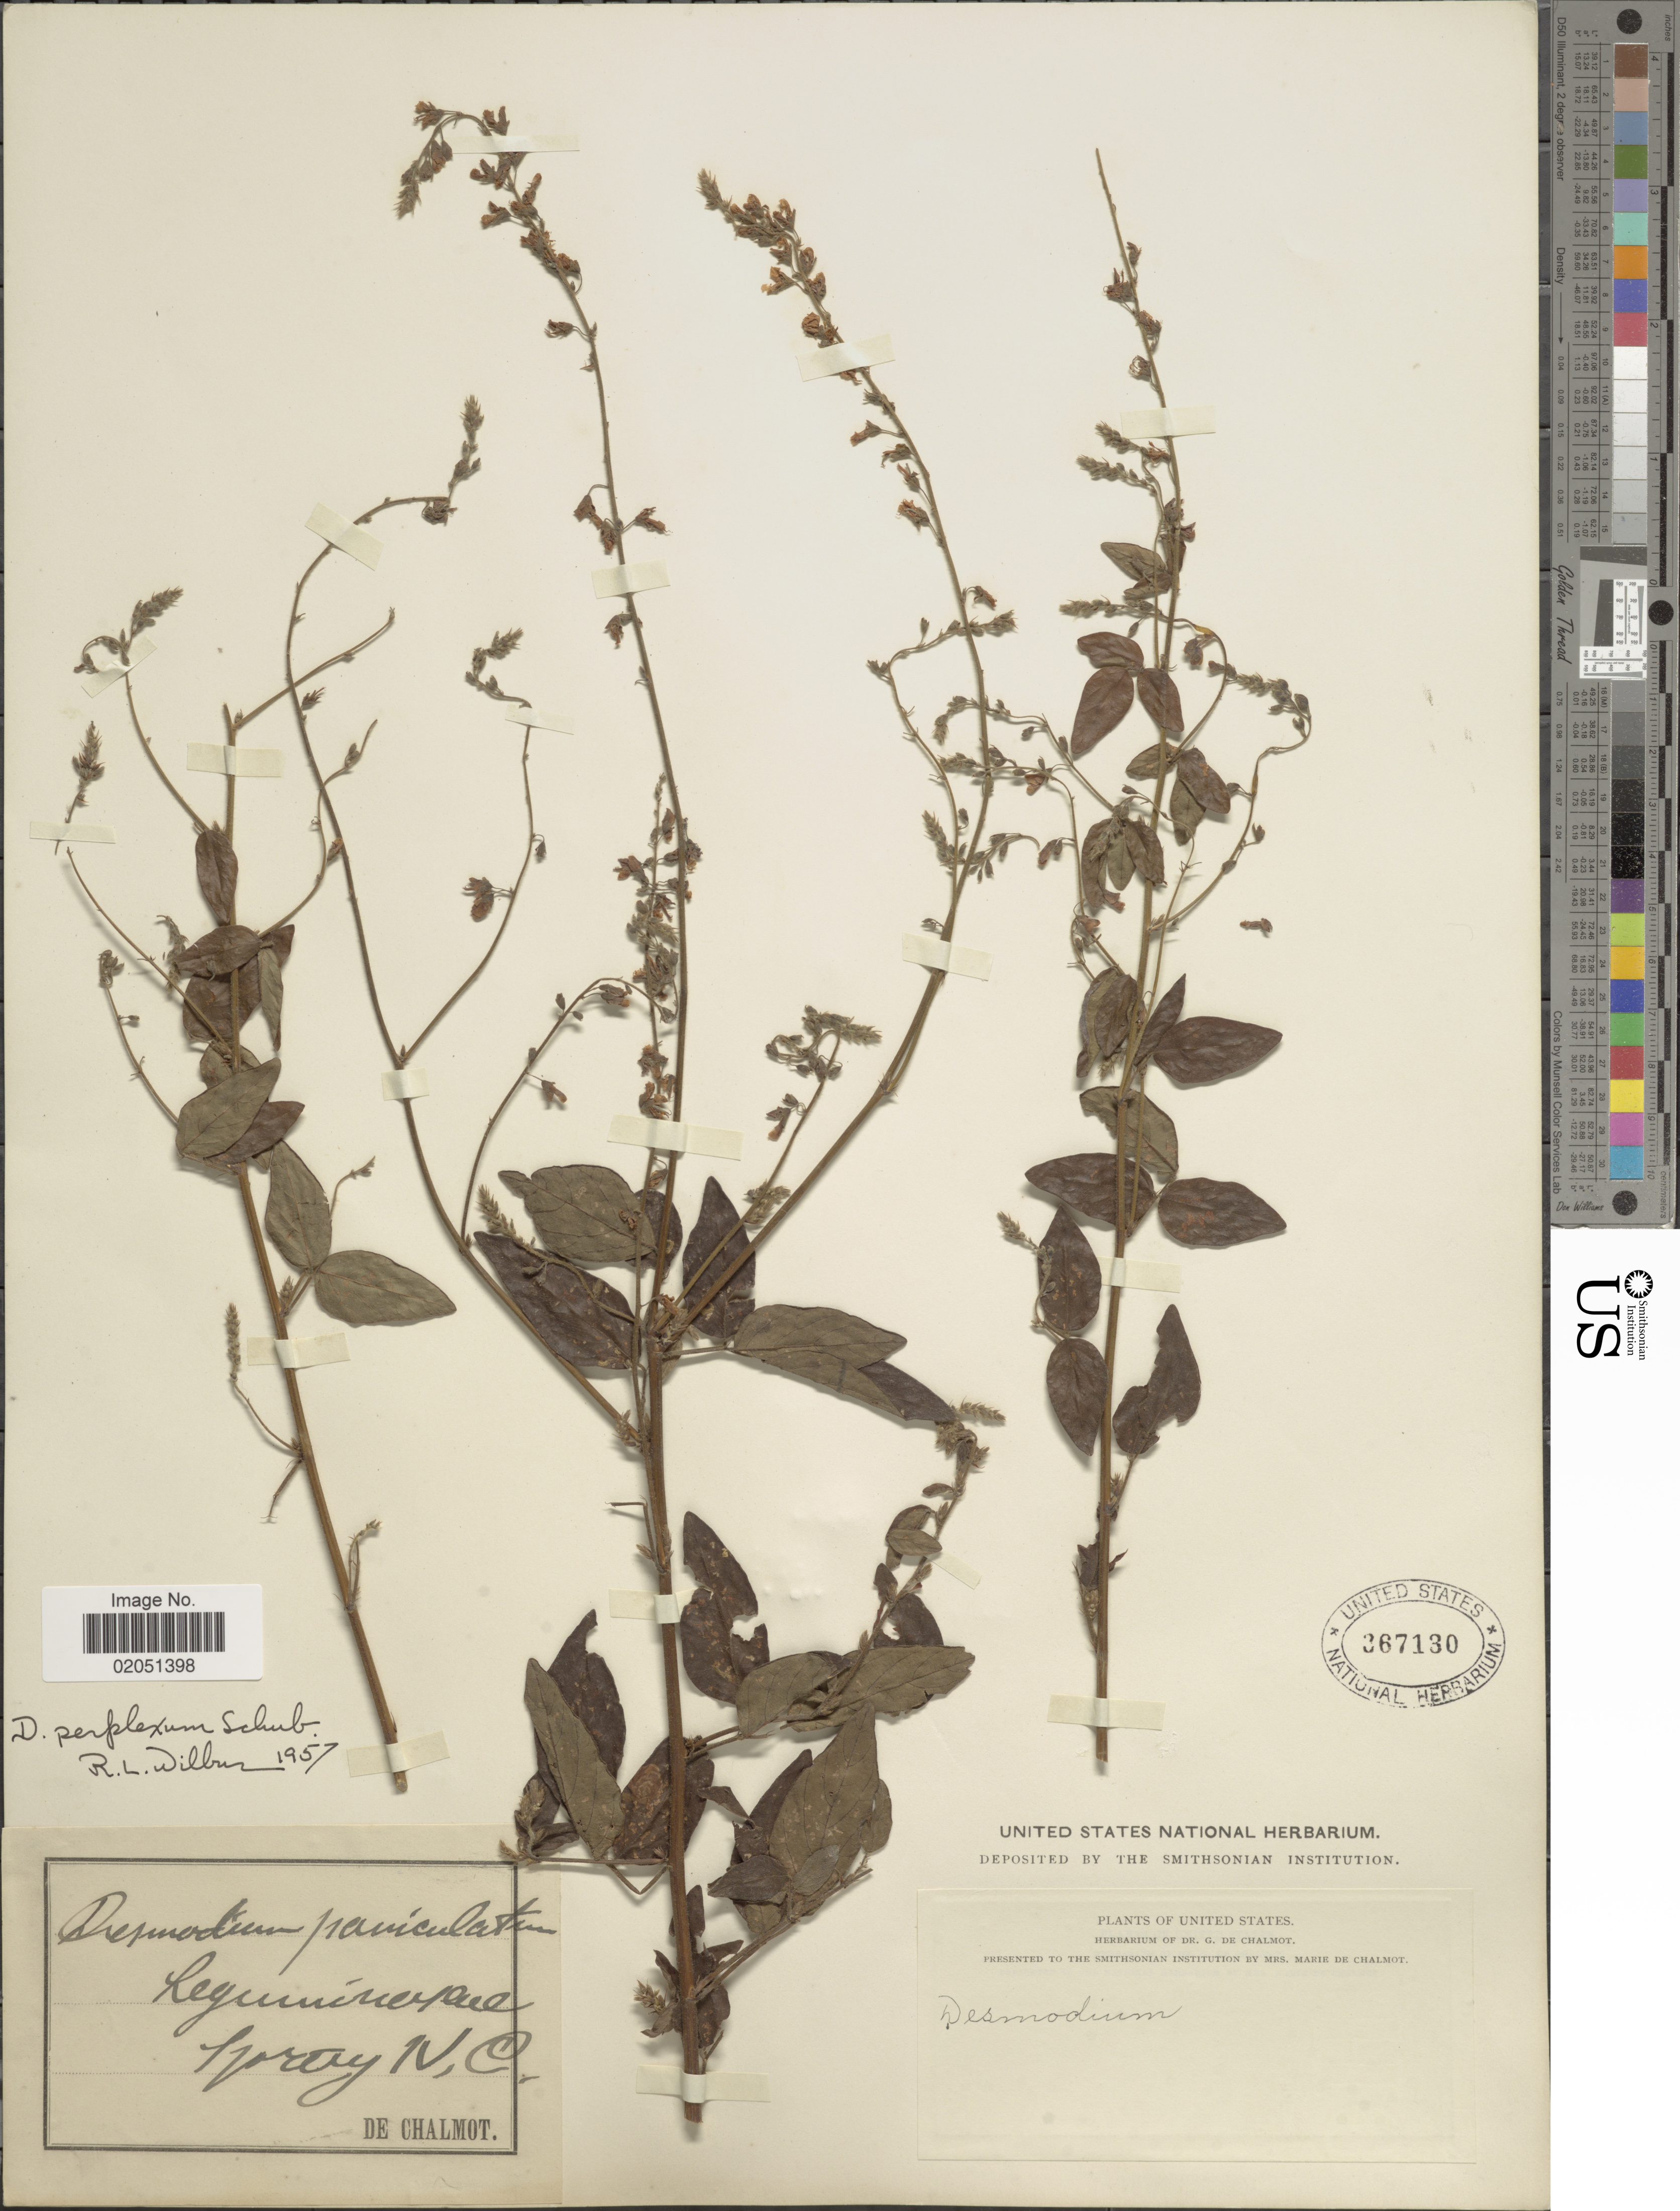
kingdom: Plantae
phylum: Tracheophyta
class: Magnoliopsida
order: Fabales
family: Fabaceae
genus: Desmodium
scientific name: Desmodium perplexum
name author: B.G. Schub.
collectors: G. de Chalmot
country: United States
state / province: North Carolina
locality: Spray.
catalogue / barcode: US 367130